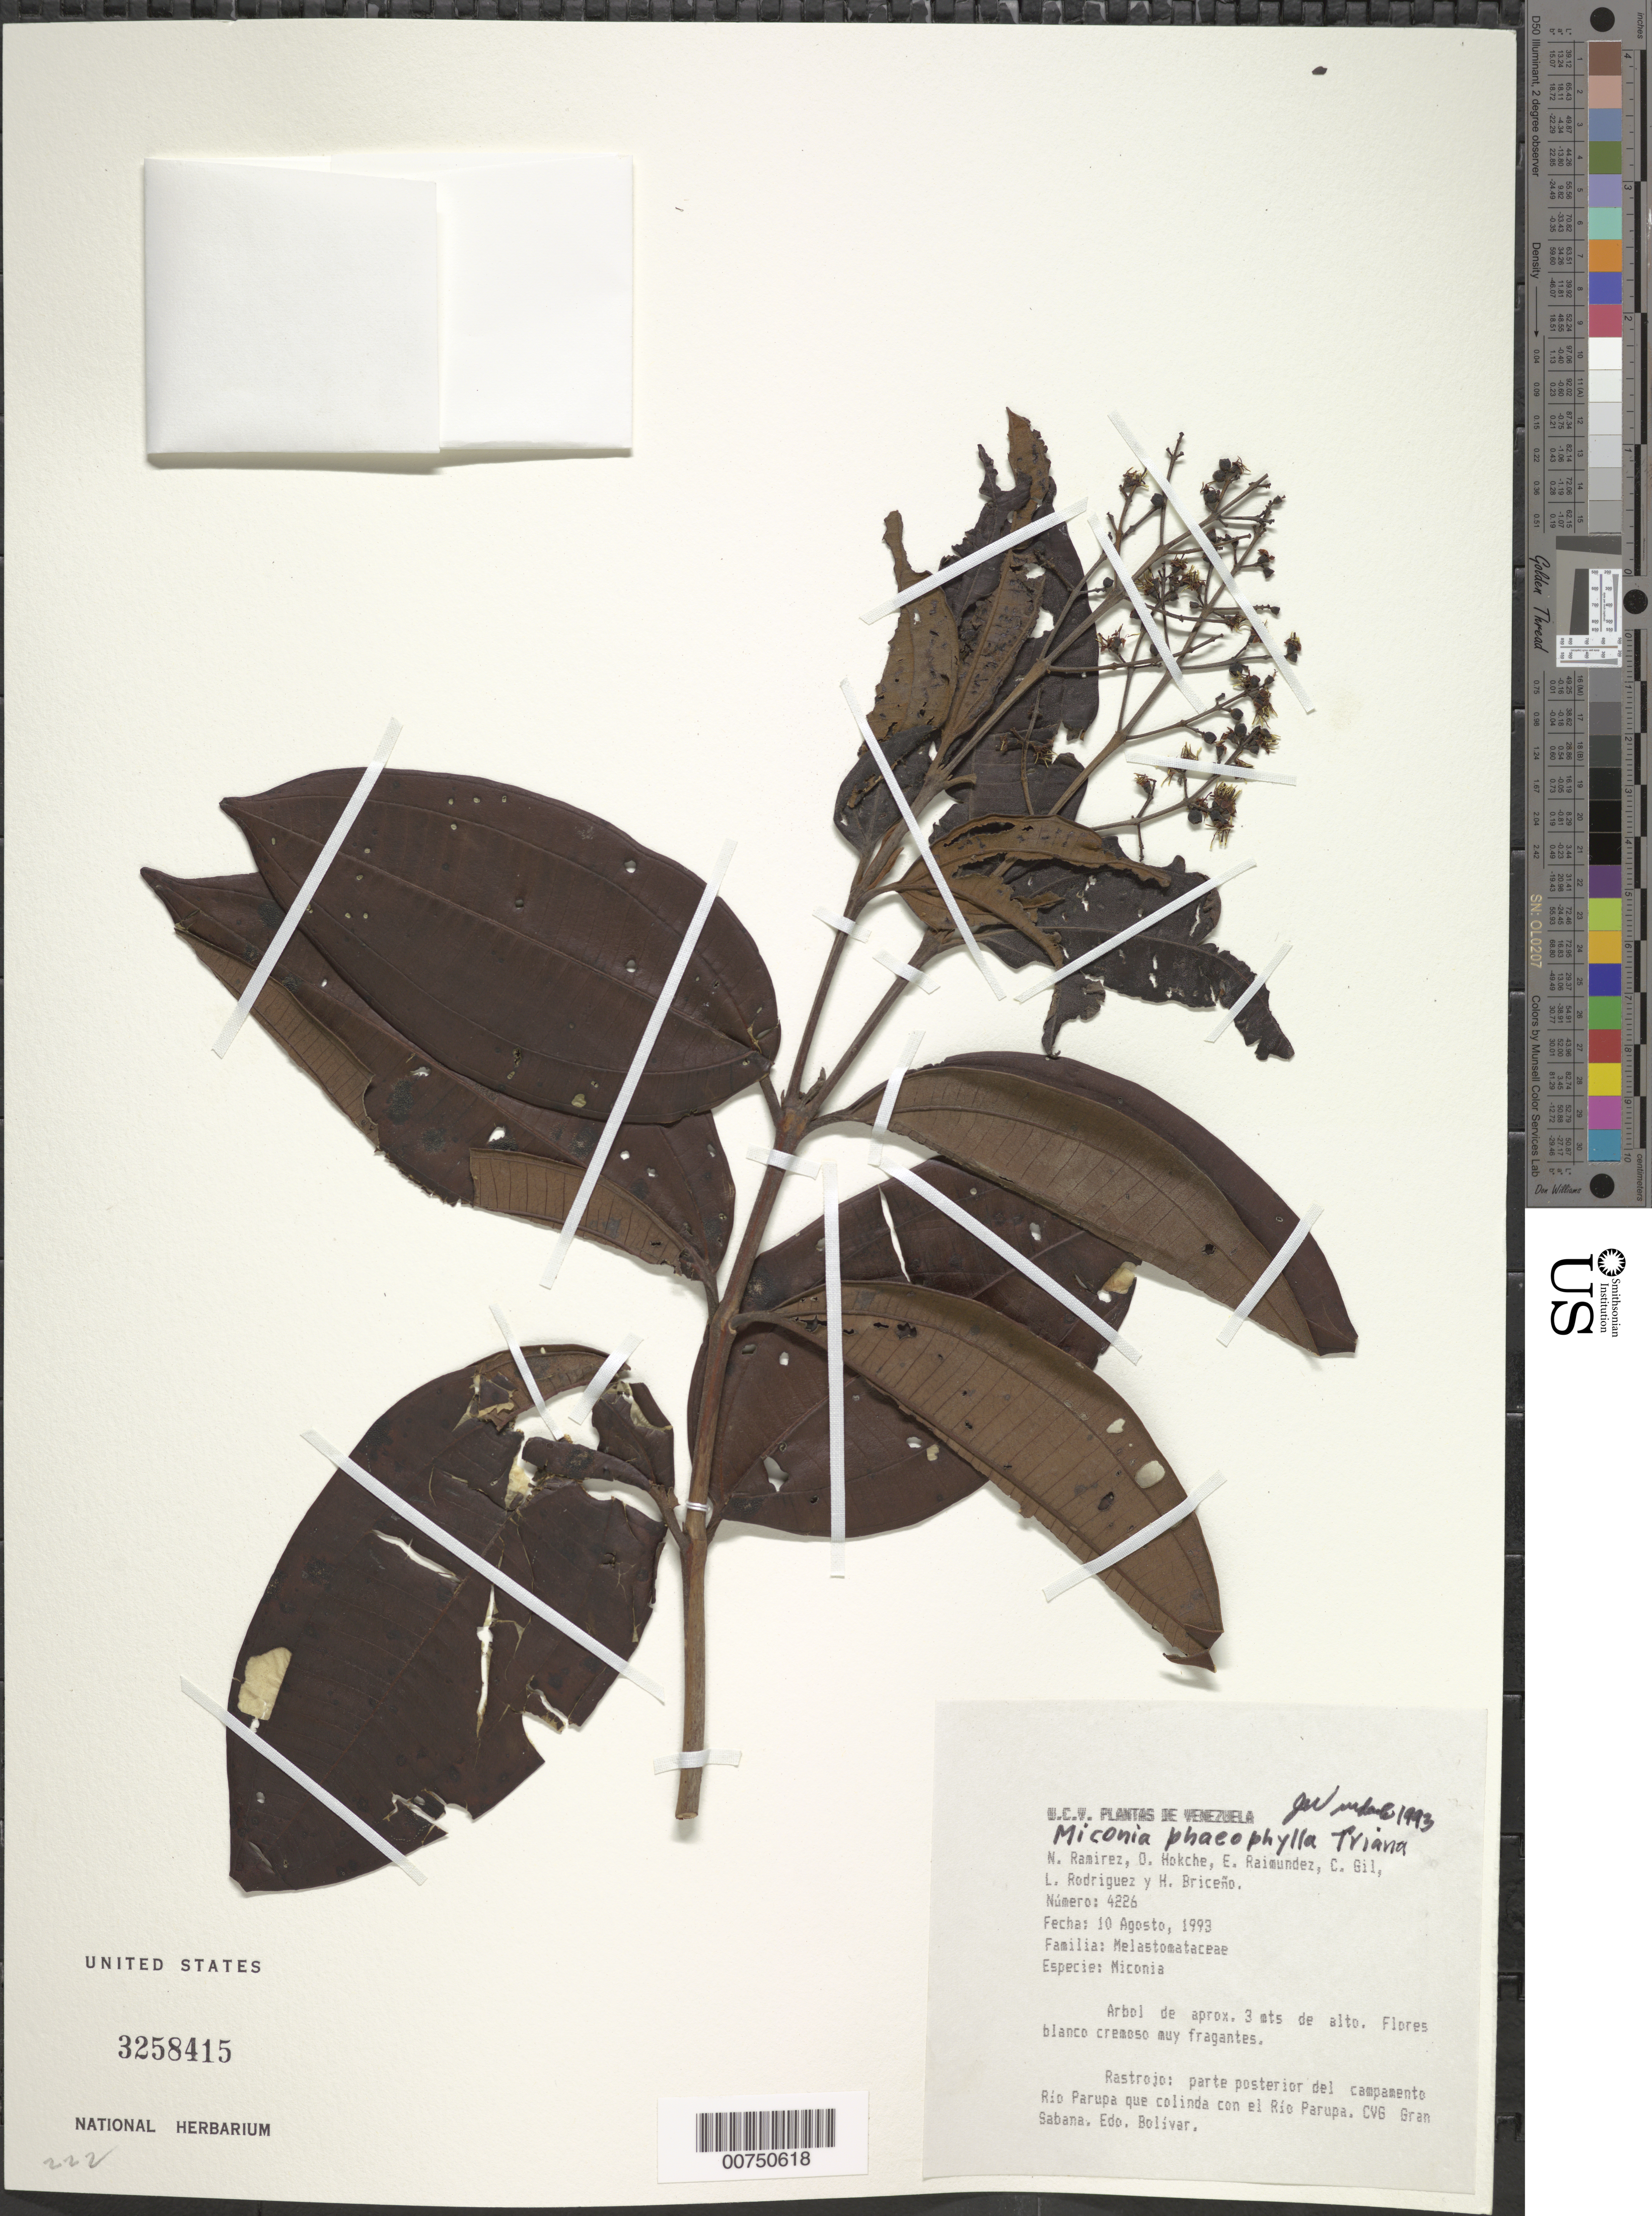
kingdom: Plantae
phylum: Tracheophyta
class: Magnoliopsida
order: Myrtales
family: Melastomataceae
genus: Miconia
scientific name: Miconia phaeophylla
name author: Triana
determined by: Wurdack, John J., (US), US (UNITED STATES)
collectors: N. Ramírez, O. Hokche, E. Raimundez, C. Gil, L. Rodriguez & H. Briceno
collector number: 4226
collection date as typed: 10-Aug-93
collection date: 1993-08-10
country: Venezuela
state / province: Bolívar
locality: Campamento Río Parupa que colinda con el Río Parupa; CVG Gran Sabana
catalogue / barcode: US 3258415